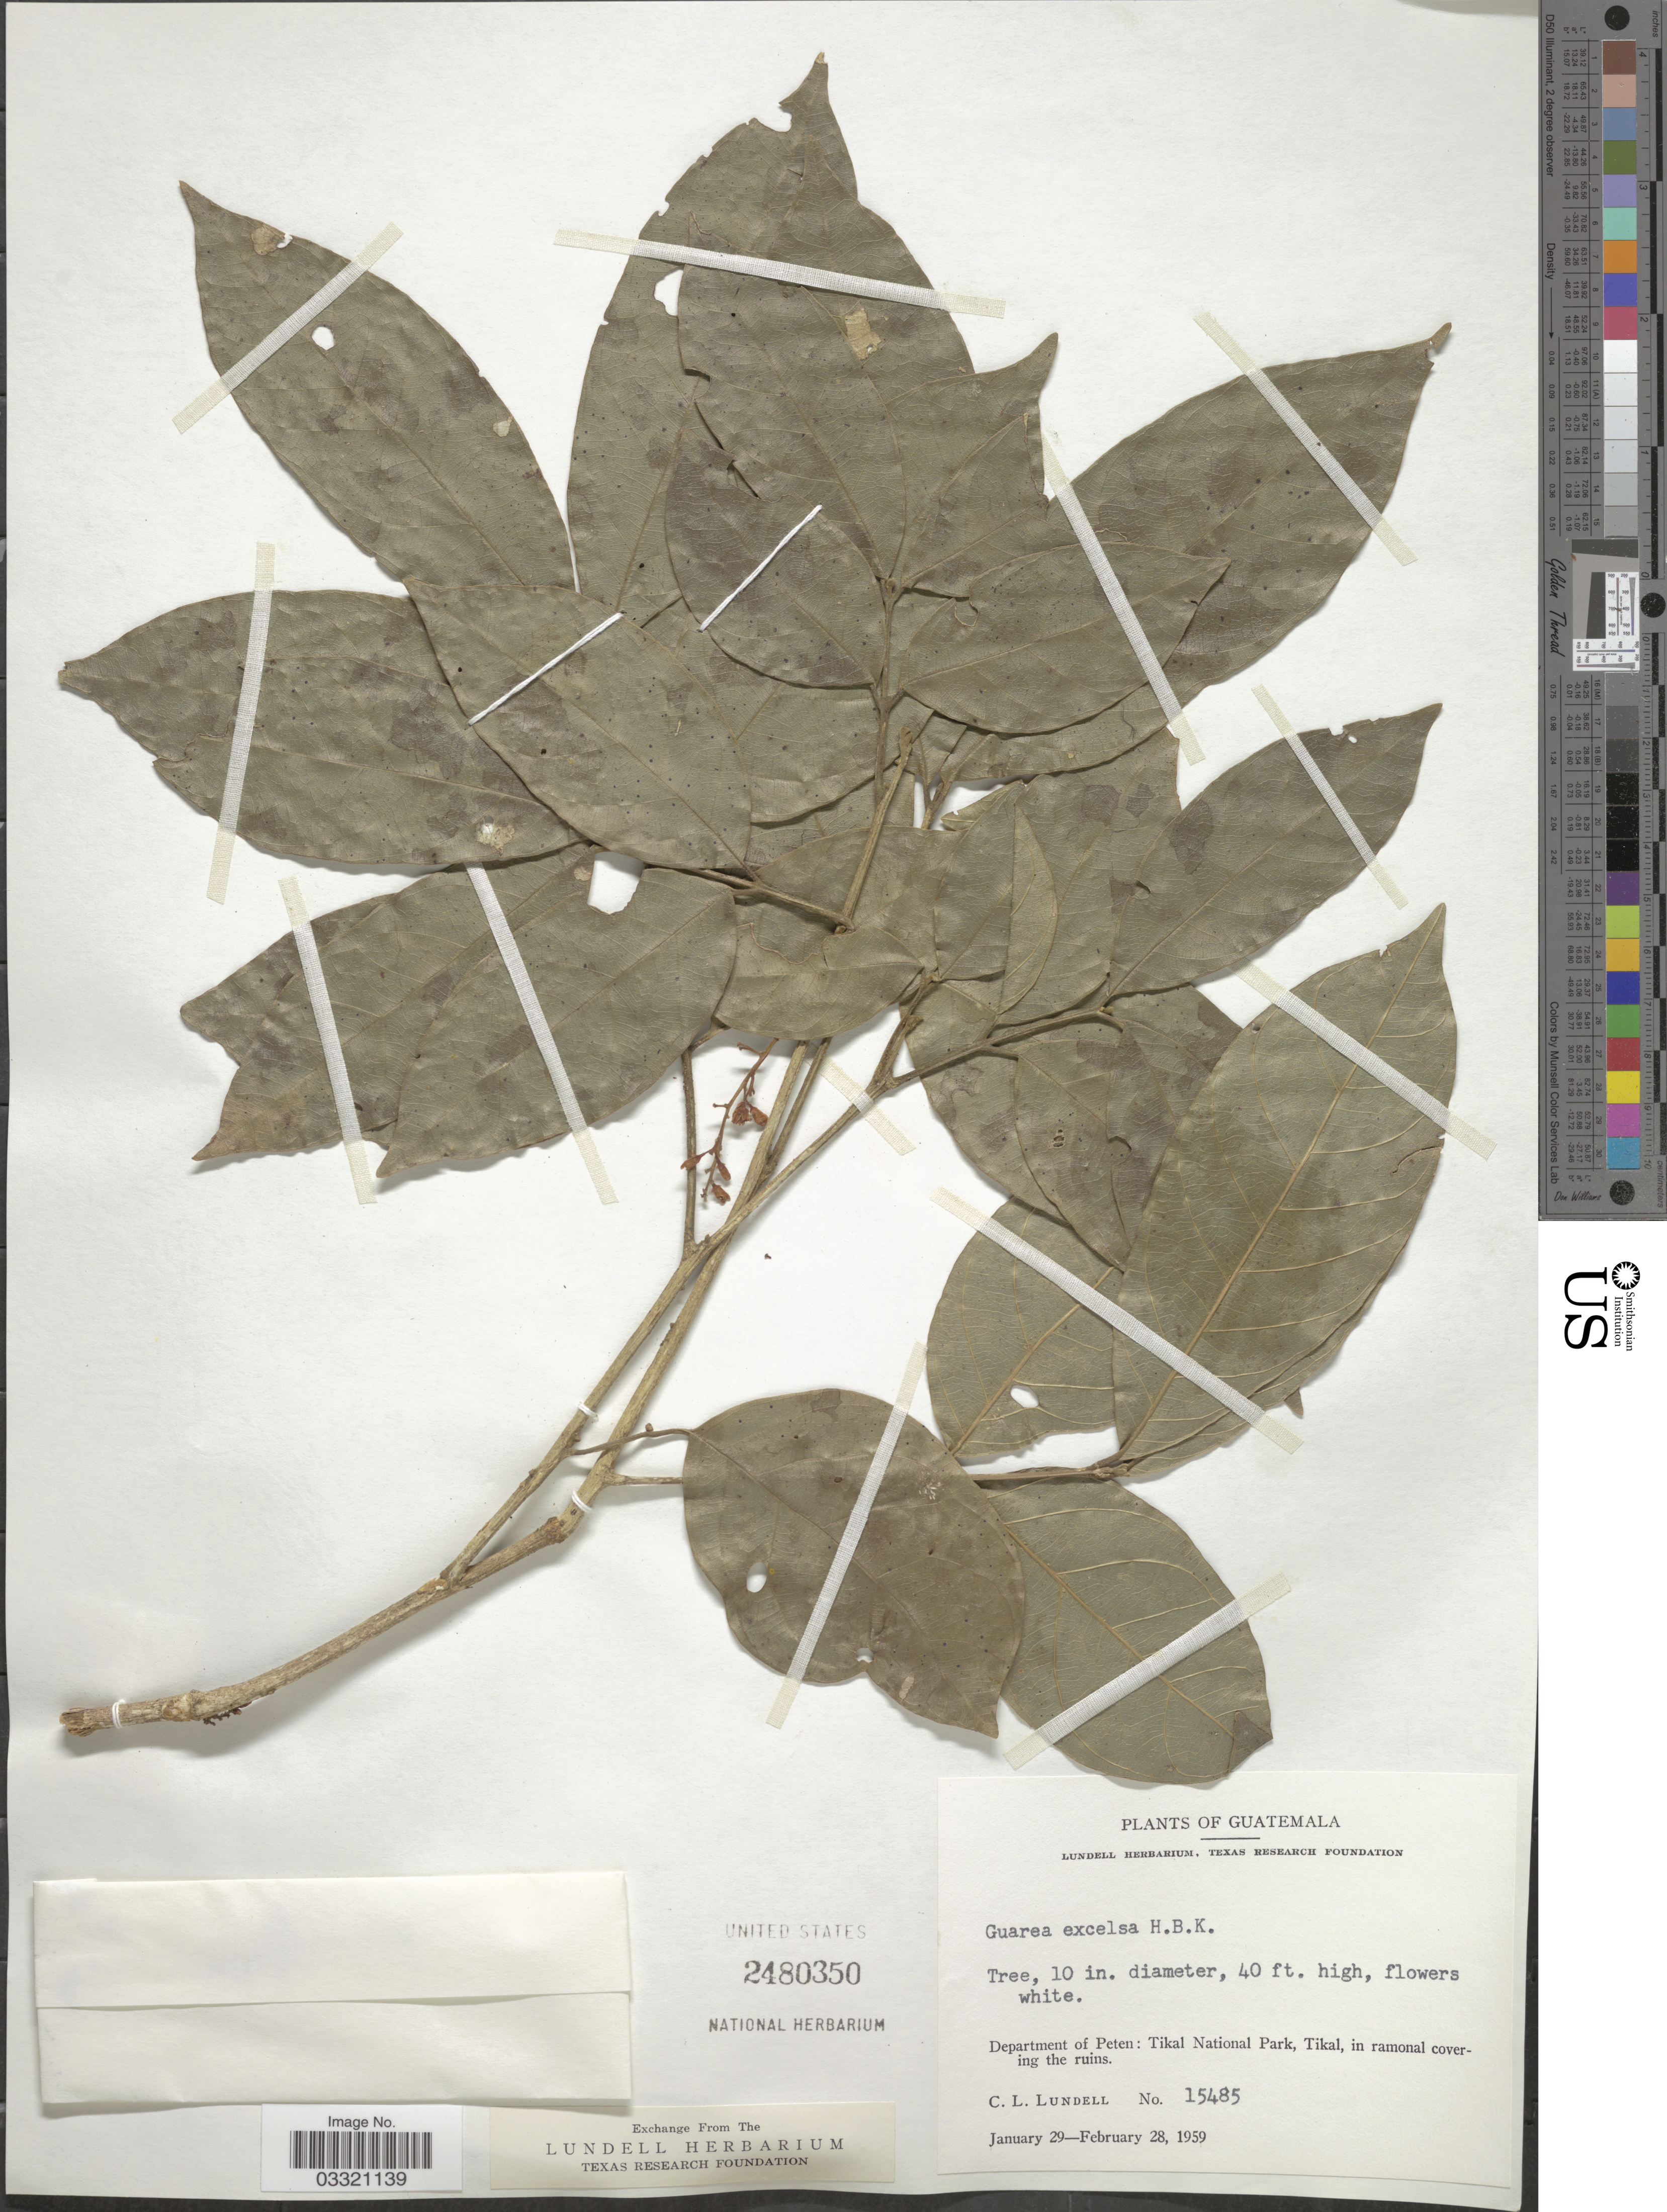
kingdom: Plantae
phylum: Tracheophyta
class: Magnoliopsida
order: Sapindales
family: Meliaceae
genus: Guarea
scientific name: Guarea excelsa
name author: Kunth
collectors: C. L. Lundell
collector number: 15485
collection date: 1959-01-29/1959-02-28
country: Guatemala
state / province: El Petén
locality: Department of Peten: Tikal National Park, Tikal, in ramonal covering the ruins.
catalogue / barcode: US 2480350